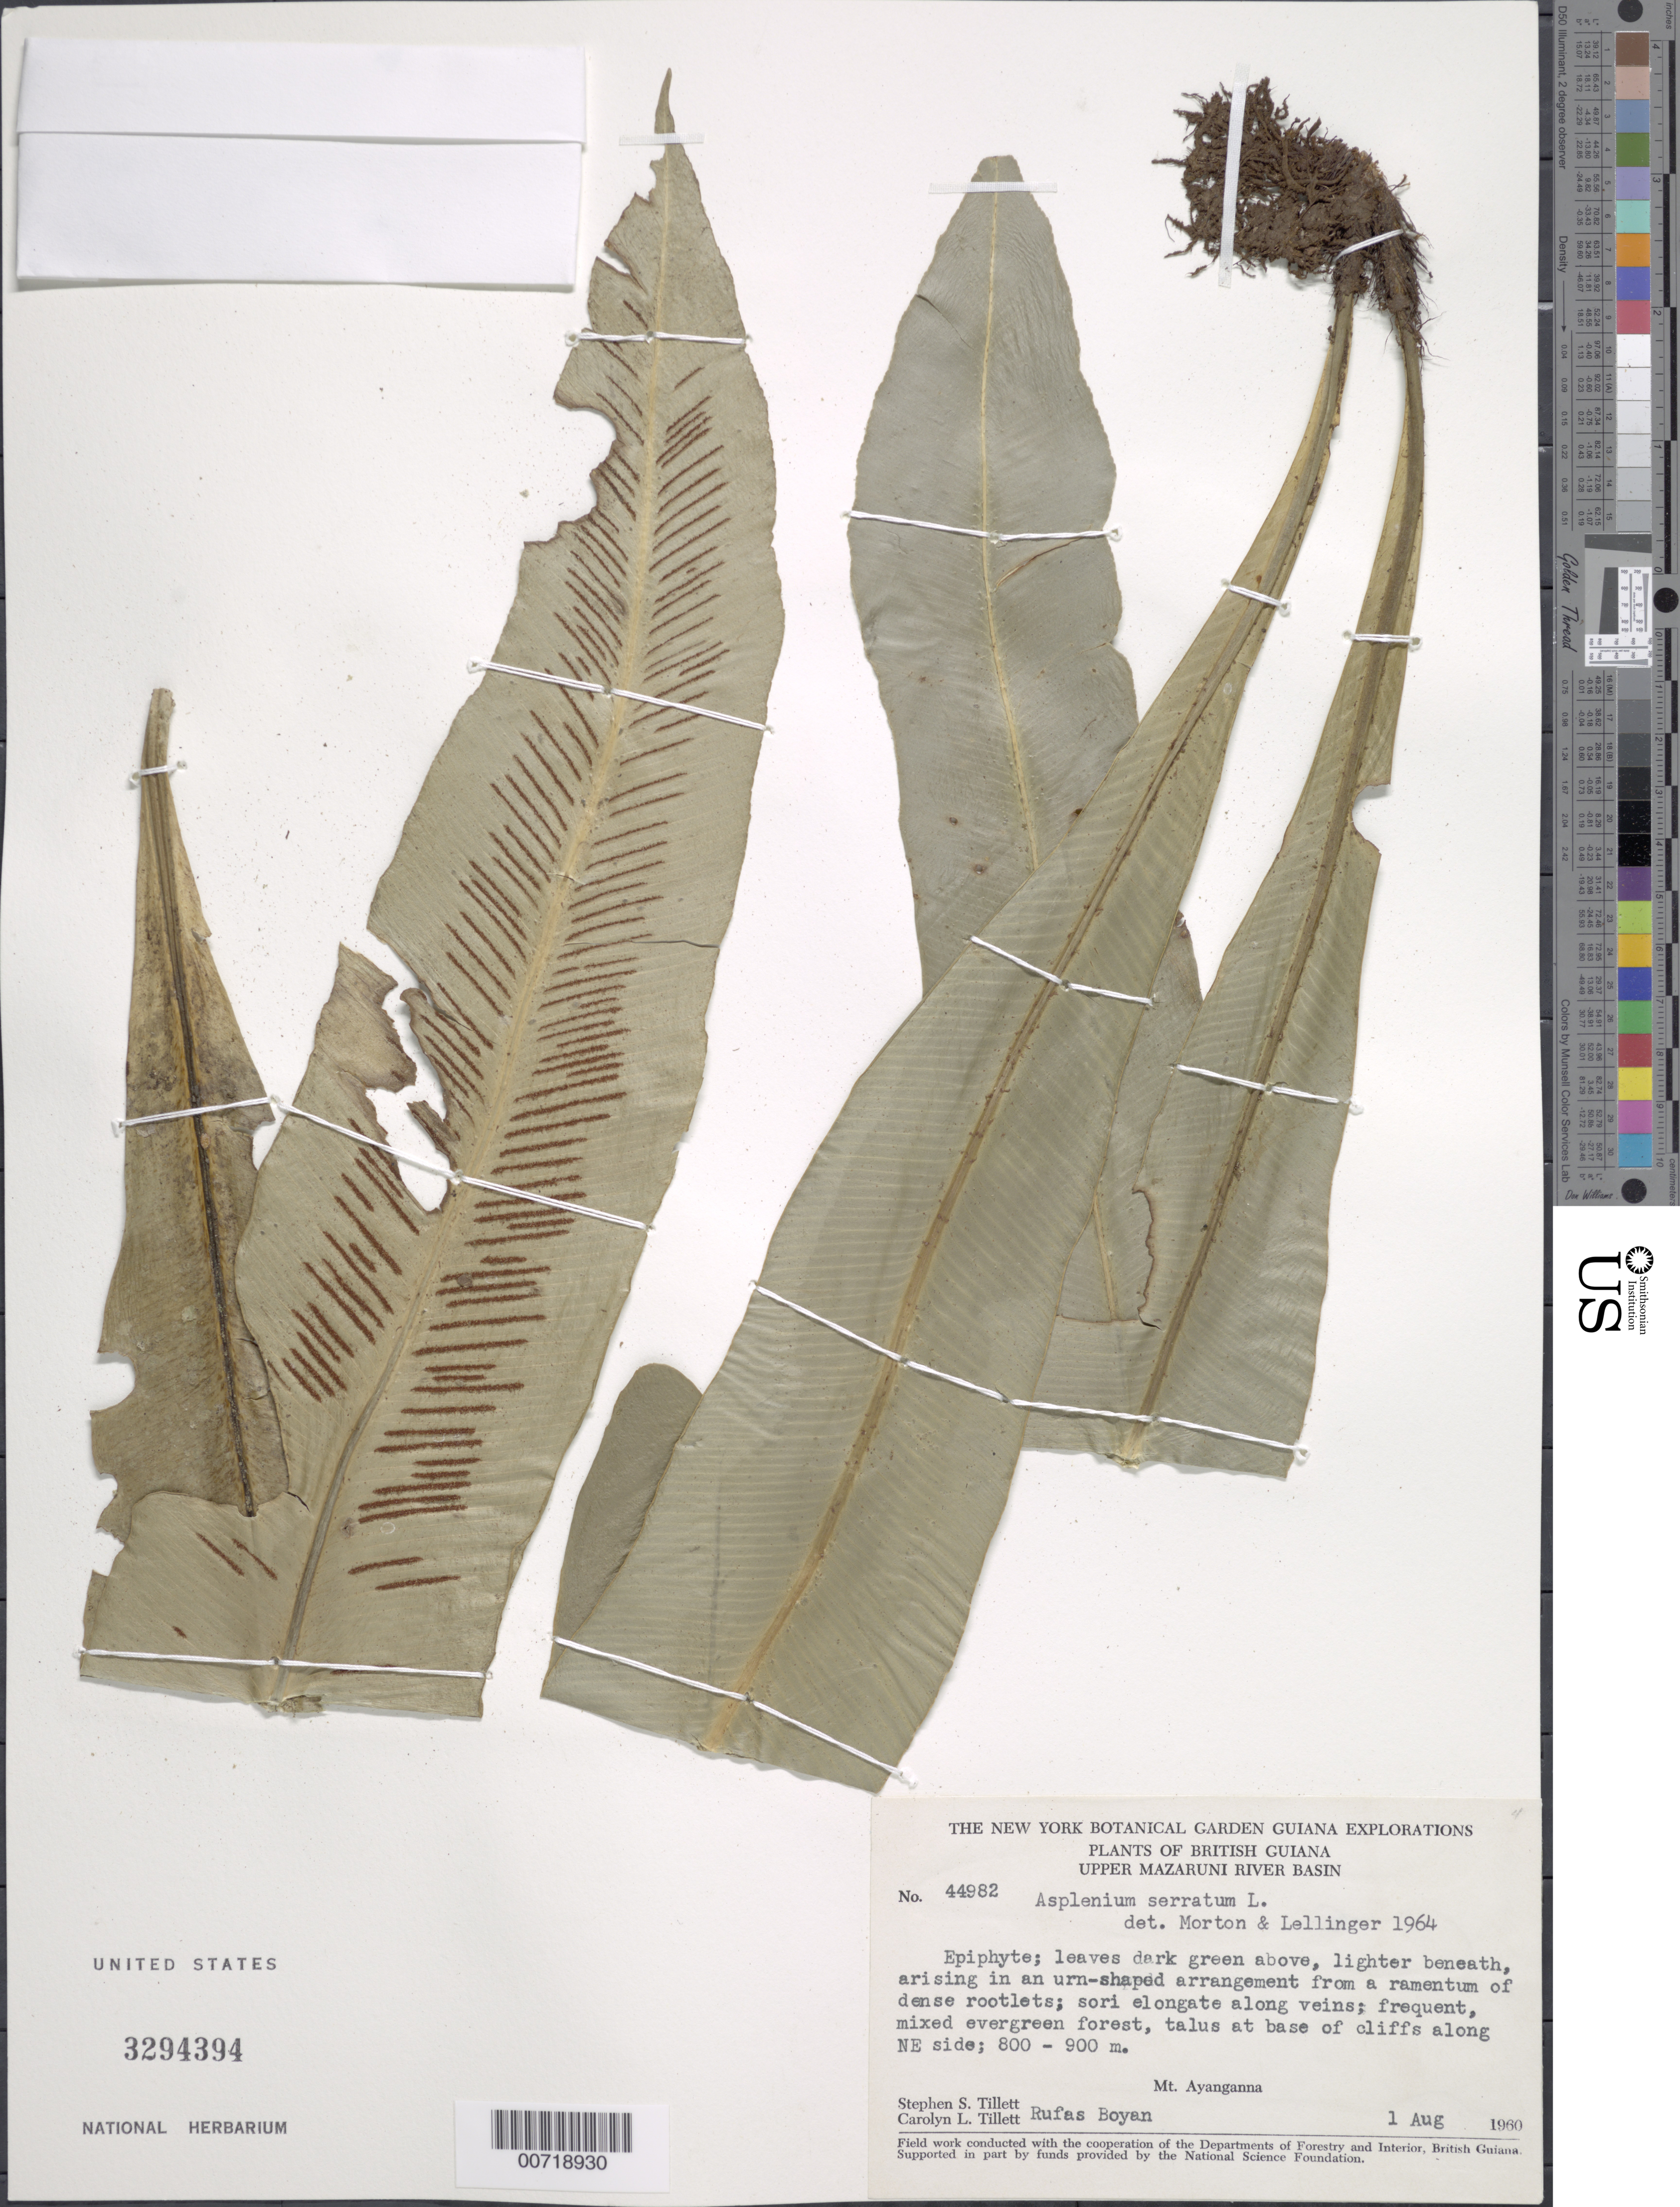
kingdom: Plantae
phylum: Tracheophyta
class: Polypodiopsida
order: Polypodiales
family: Aspleniaceae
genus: Asplenium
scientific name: Asplenium serratum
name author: L.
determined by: Morton, C. V.; Lellinger, D. B.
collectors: S. S. Tillett, C. L. Tillett & R. Boyan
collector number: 44982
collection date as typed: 1-Aug-60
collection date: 1960-08-01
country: Guyana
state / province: Cuyuni-Mazaruni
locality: Mt. Ayanganna, NE side of, Upper Mazaruni R Basin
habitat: Mixed evergreen forest, at base of talus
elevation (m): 800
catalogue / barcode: US 3294394